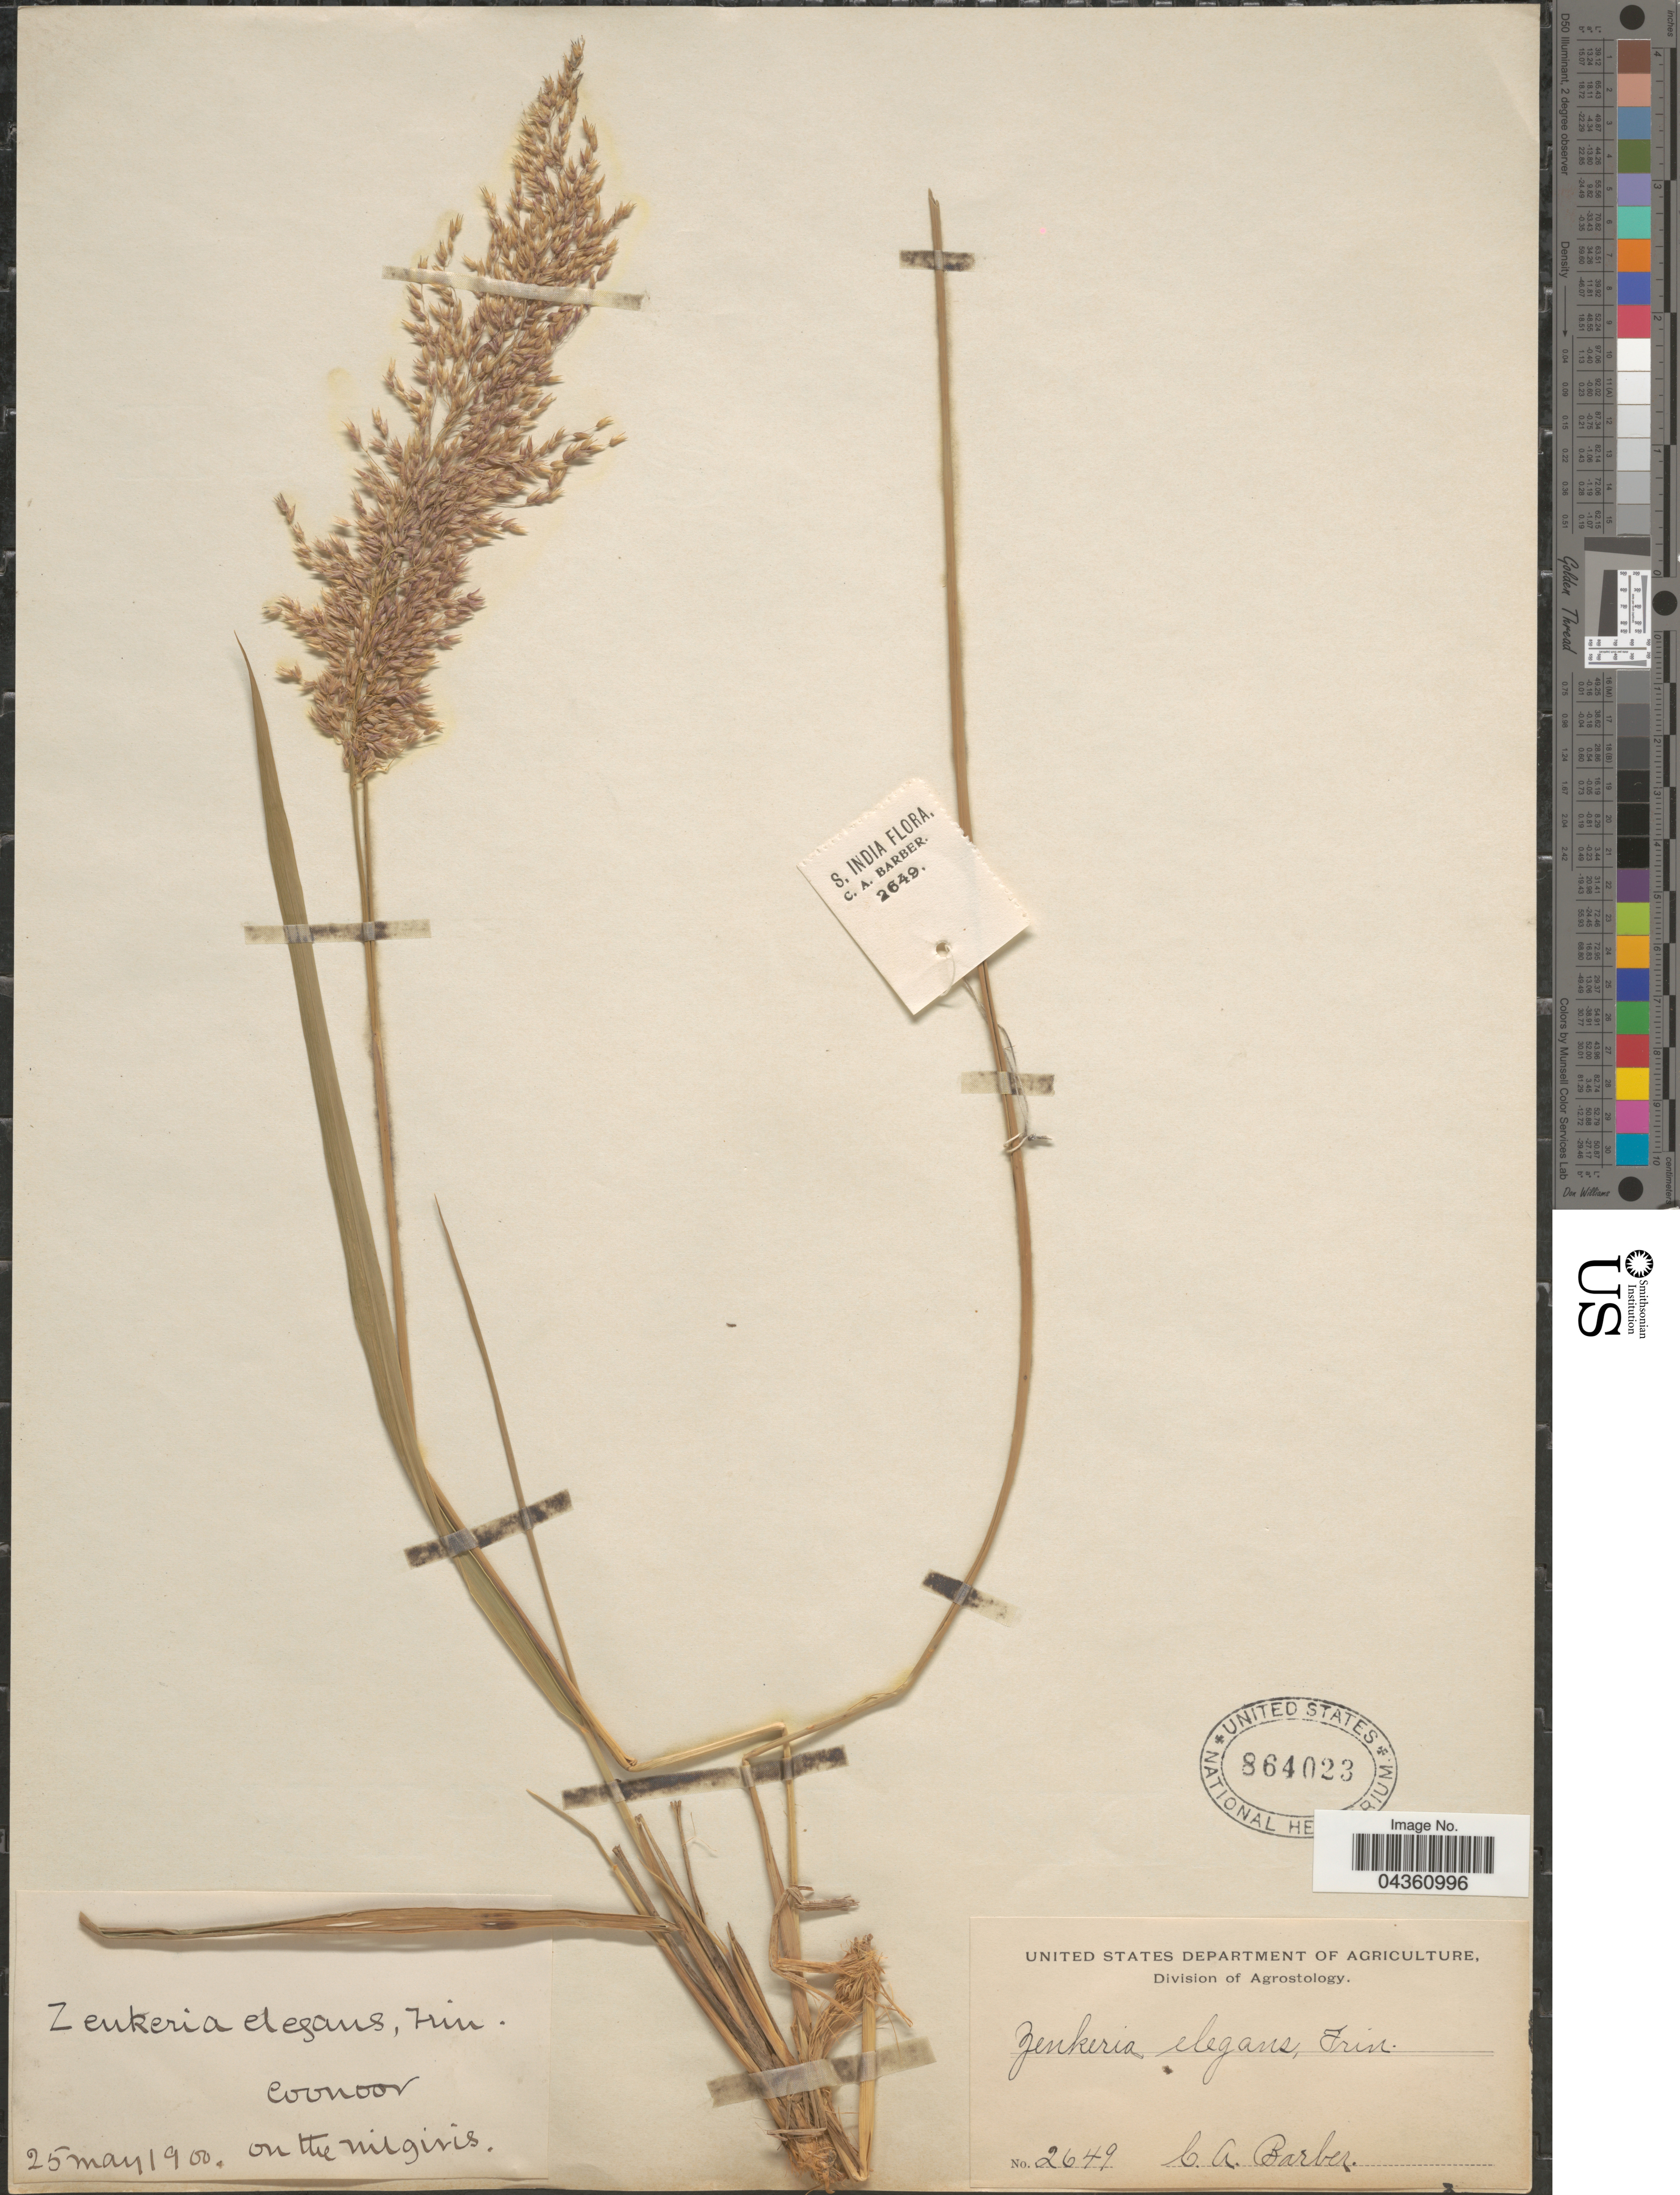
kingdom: Plantae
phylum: Tracheophyta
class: Liliopsida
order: Poales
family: Poaceae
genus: Zenkeria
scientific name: Zenkeria elegans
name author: Trin.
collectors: C. Barber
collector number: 2649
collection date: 1900-05-25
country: India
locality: Coonoor on the Nilgiris. S. India.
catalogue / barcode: US 864023